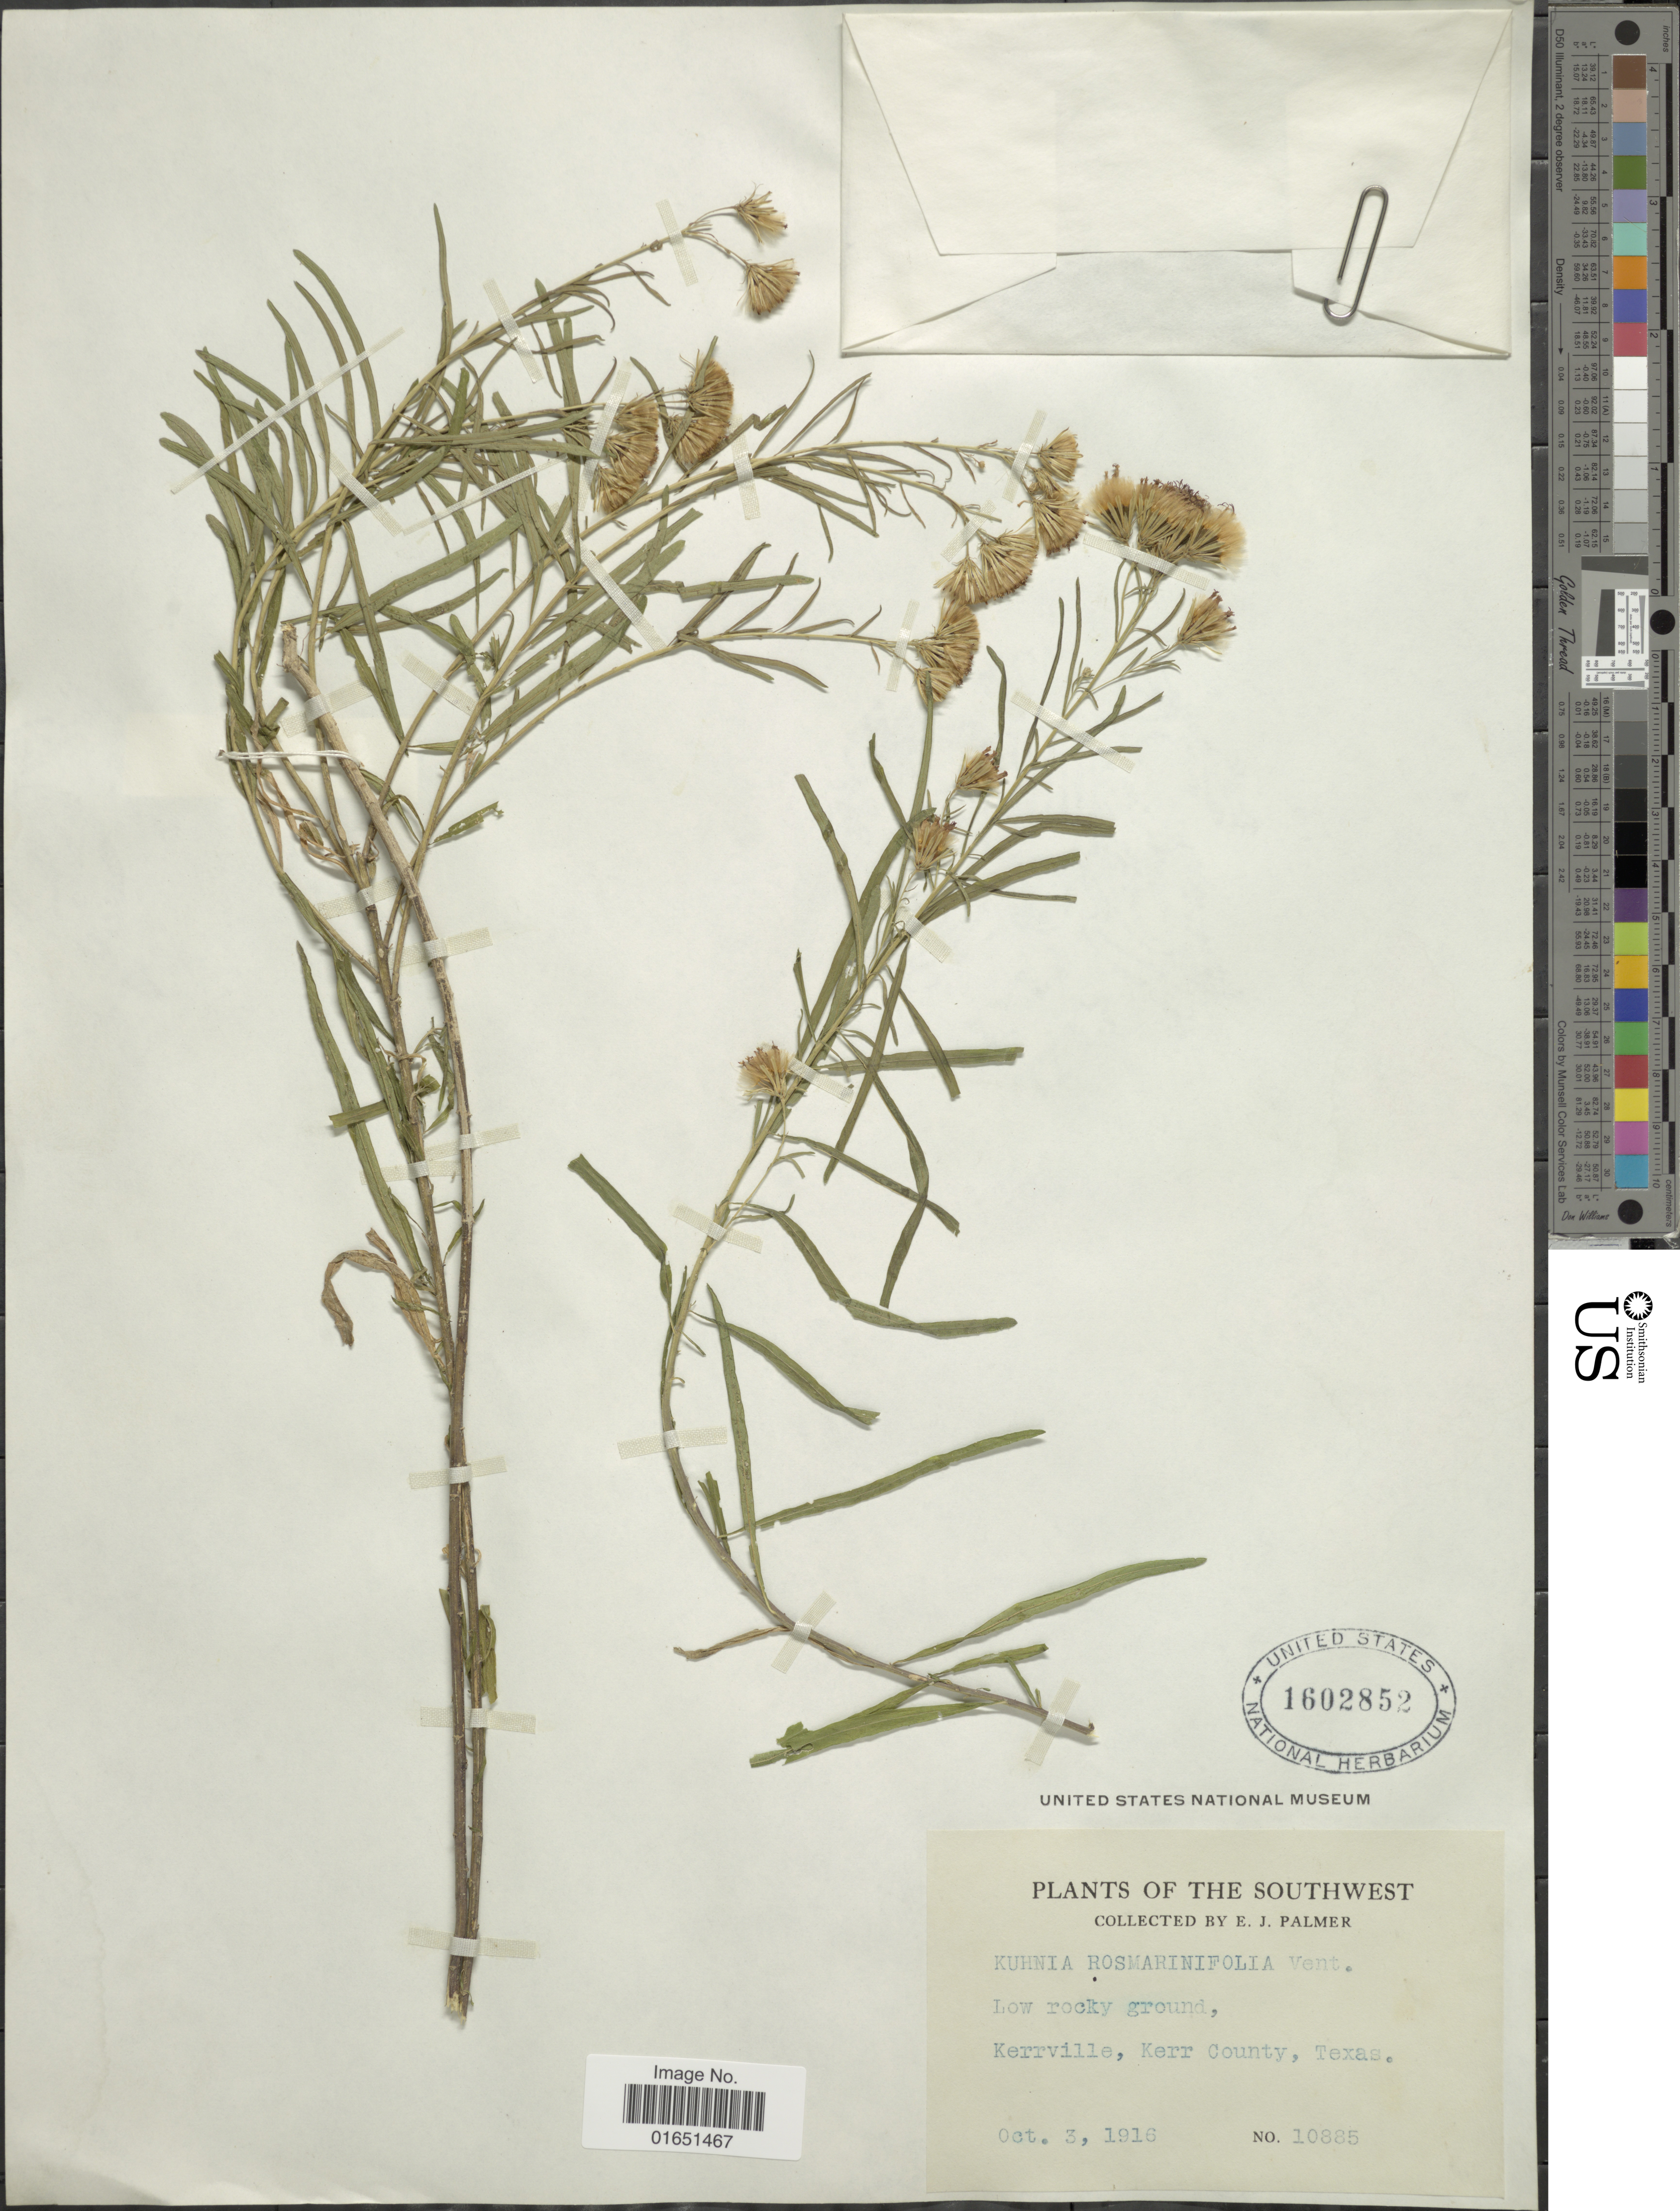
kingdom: Plantae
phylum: Tracheophyta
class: Magnoliopsida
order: Asterales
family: Asteraceae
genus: Brickellia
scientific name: Brickellia rosmarinifolia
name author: (Vent.) W.A. Weber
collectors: E. J. Palmer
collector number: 10885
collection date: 1916-10-03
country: United States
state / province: Texas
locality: The Southwest, Low rocky ground, Kerrville, Kerr County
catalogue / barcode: US 1602852